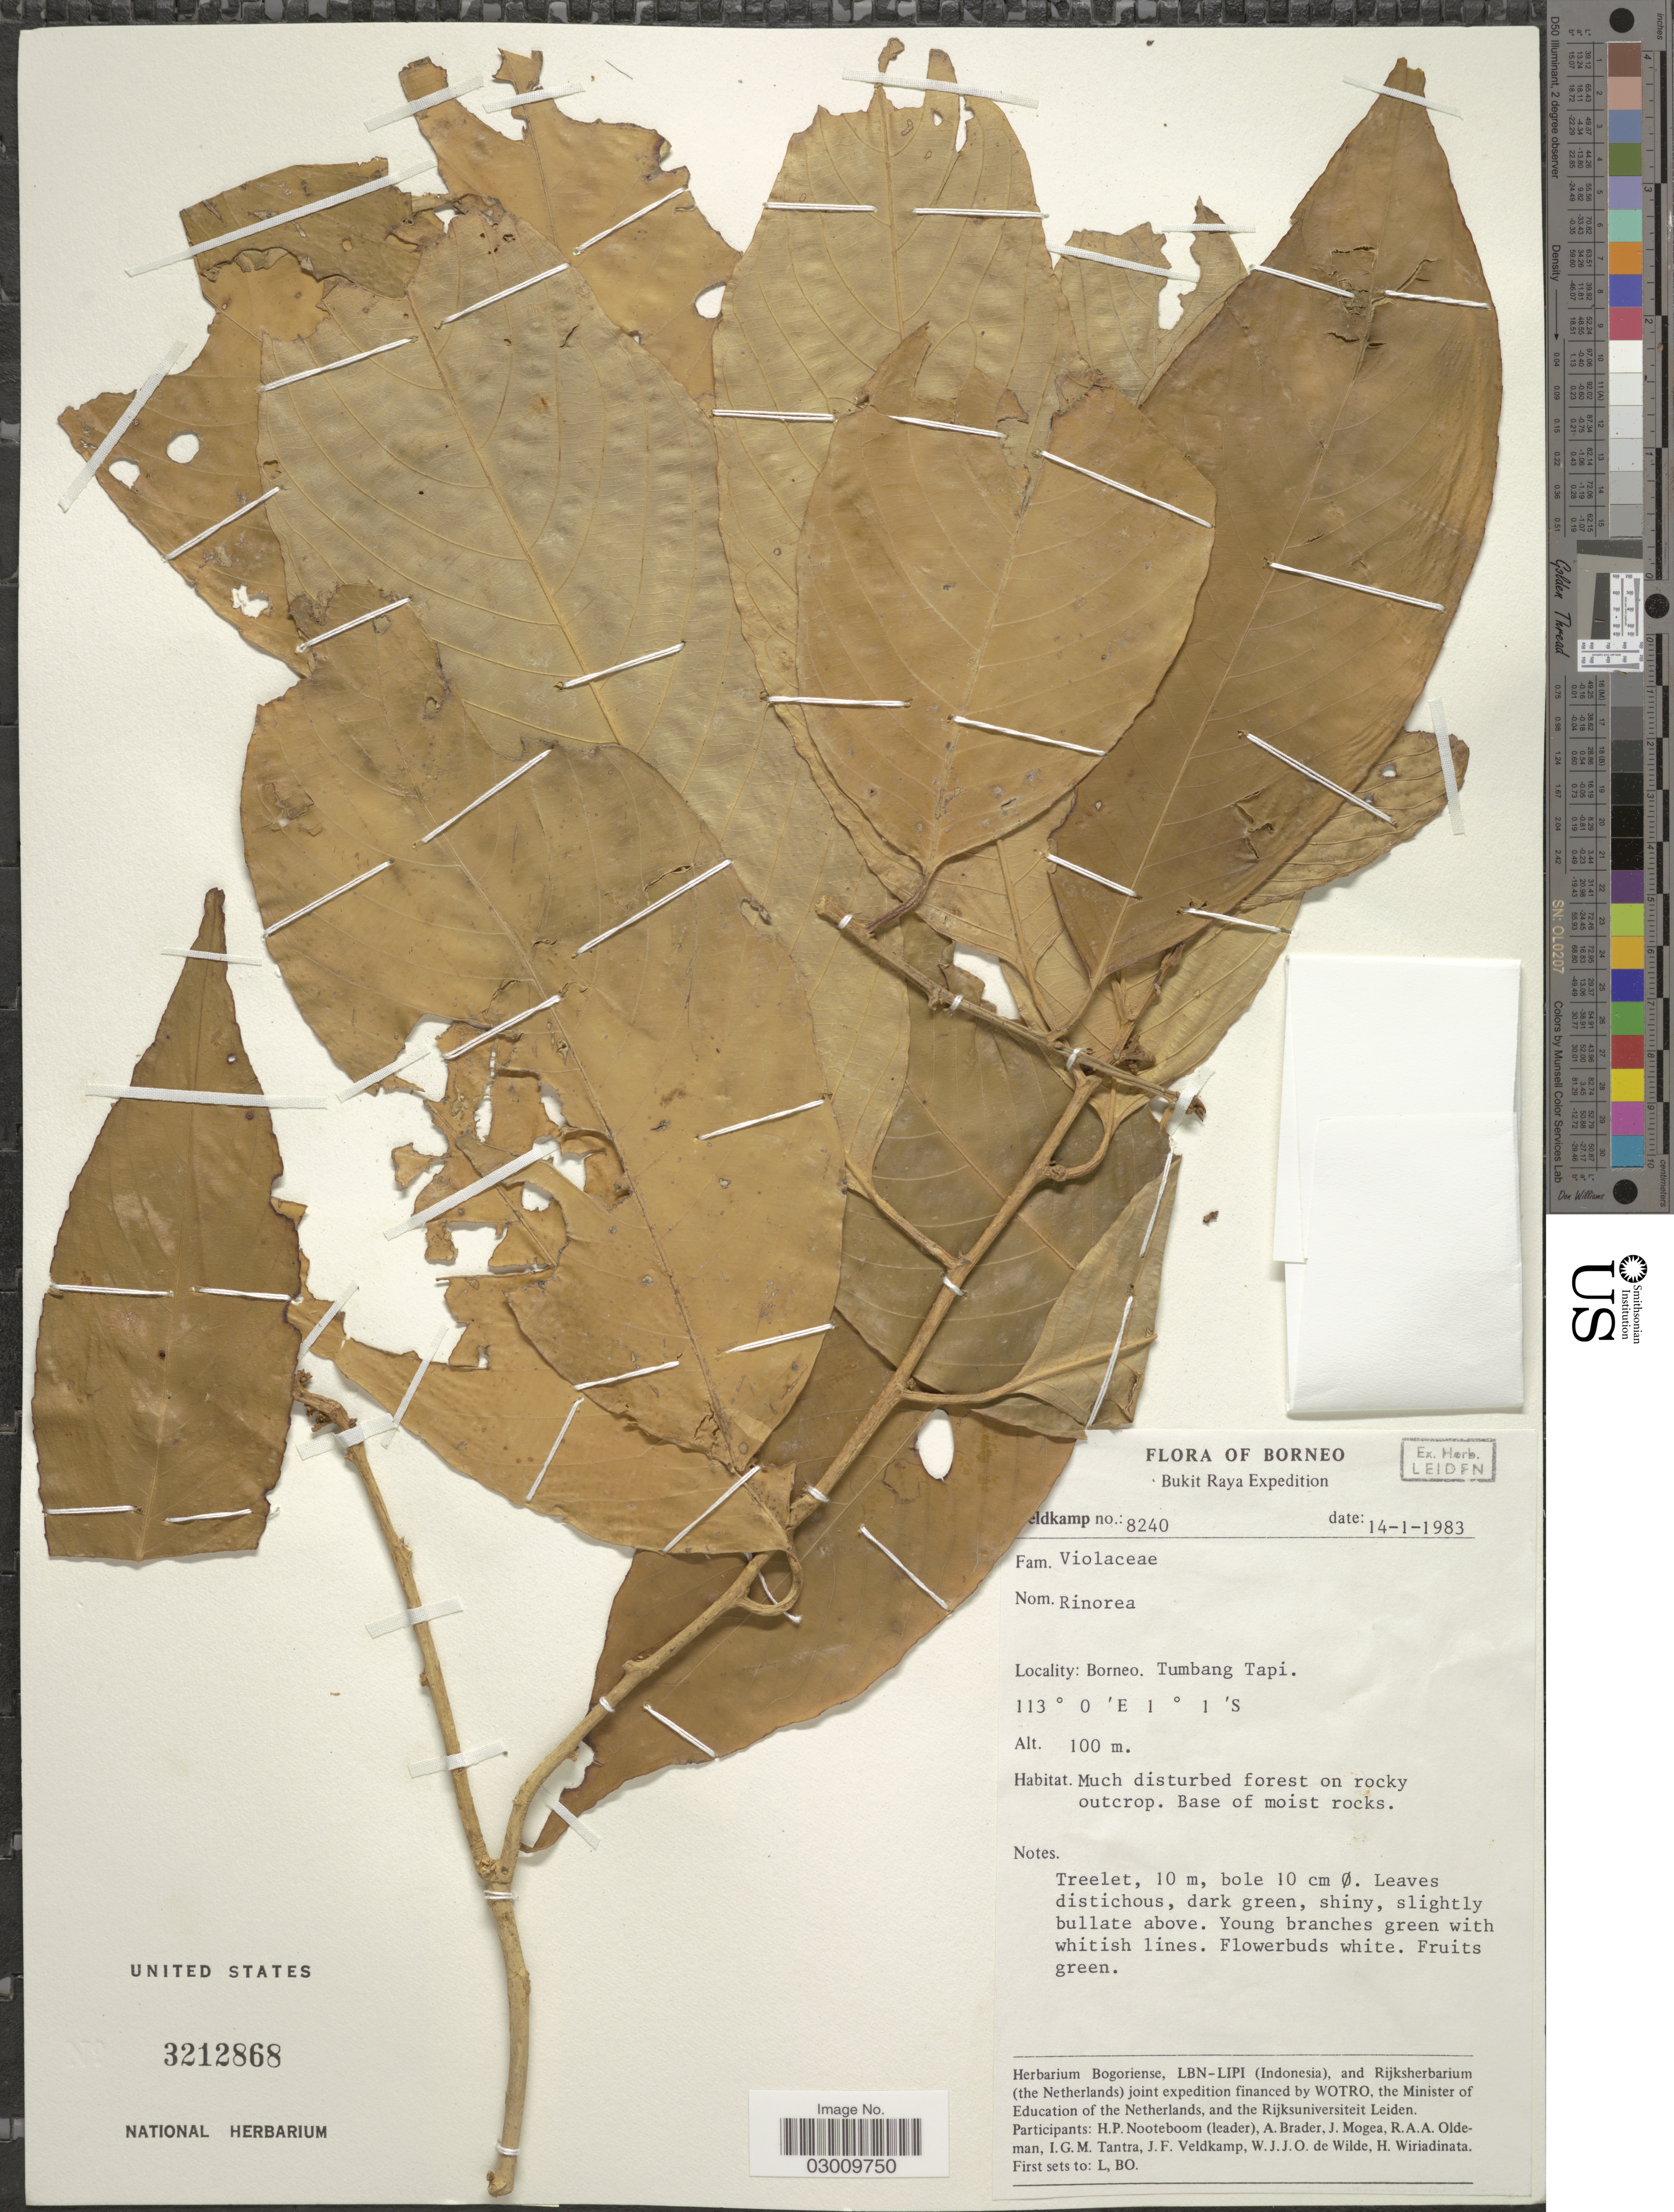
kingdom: Plantae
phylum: Tracheophyta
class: Magnoliopsida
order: Malpighiales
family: Violaceae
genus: Rinorea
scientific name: Rinorea sp.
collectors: J. F. Veldkamp, H. P. Nooteboom, A. Brader, J. Mogea & et al.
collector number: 8240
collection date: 1983-01-14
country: Indonesia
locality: Borneo. Tumbang Tapi. Bukit Raya.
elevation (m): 100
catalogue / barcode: US 3212868